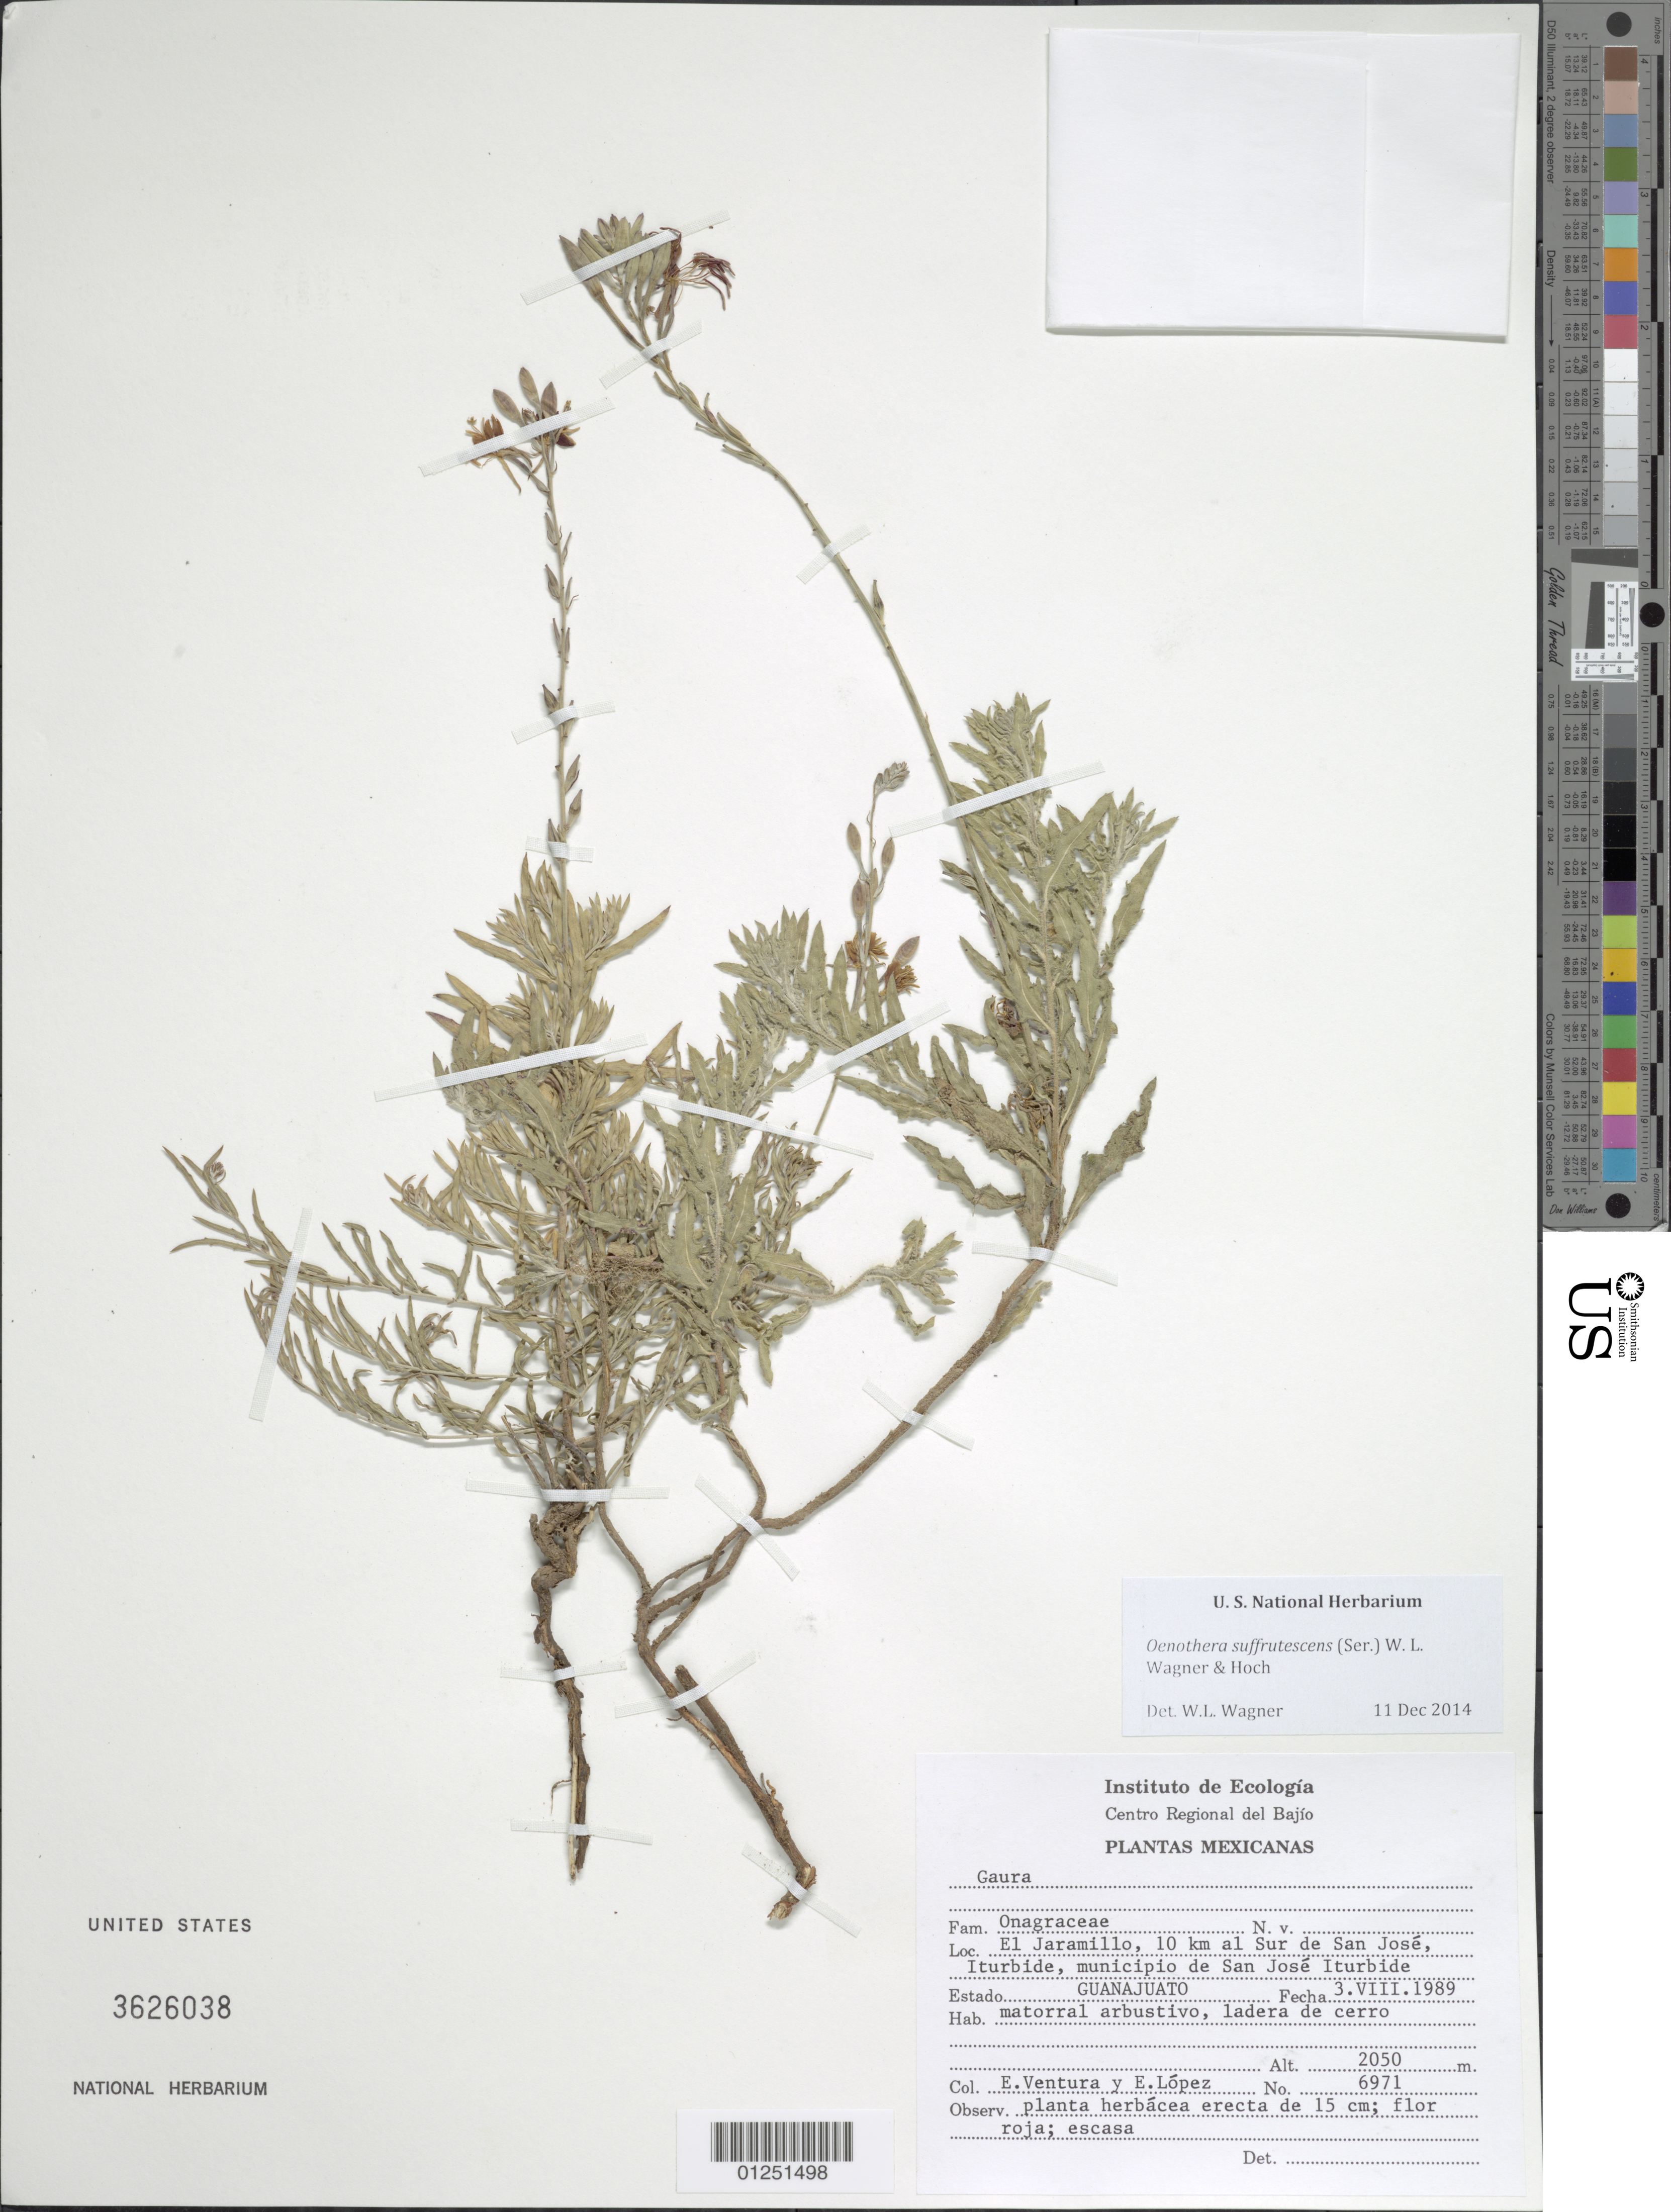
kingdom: Plantae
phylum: Tracheophyta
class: Magnoliopsida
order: Myrtales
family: Onagraceae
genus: Oenothera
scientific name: Oenothera suffrutescens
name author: (Ser.) W.L. Wagner & Hoch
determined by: Wagner, W. L., (BOT), Smithsonian Institution - National Museum of Natural History (UNITED STATES)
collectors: E. Ventura & E. López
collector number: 6971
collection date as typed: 3 Aug 1989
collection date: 1989-08-03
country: Mexico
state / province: Guanajuato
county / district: San Jose Iturbide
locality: El Jaramillo, 10 km al Sur de San Jose, Iturbide.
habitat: Matorrral arbustivo, ladera de cerro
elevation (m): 2050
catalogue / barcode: US 3626038